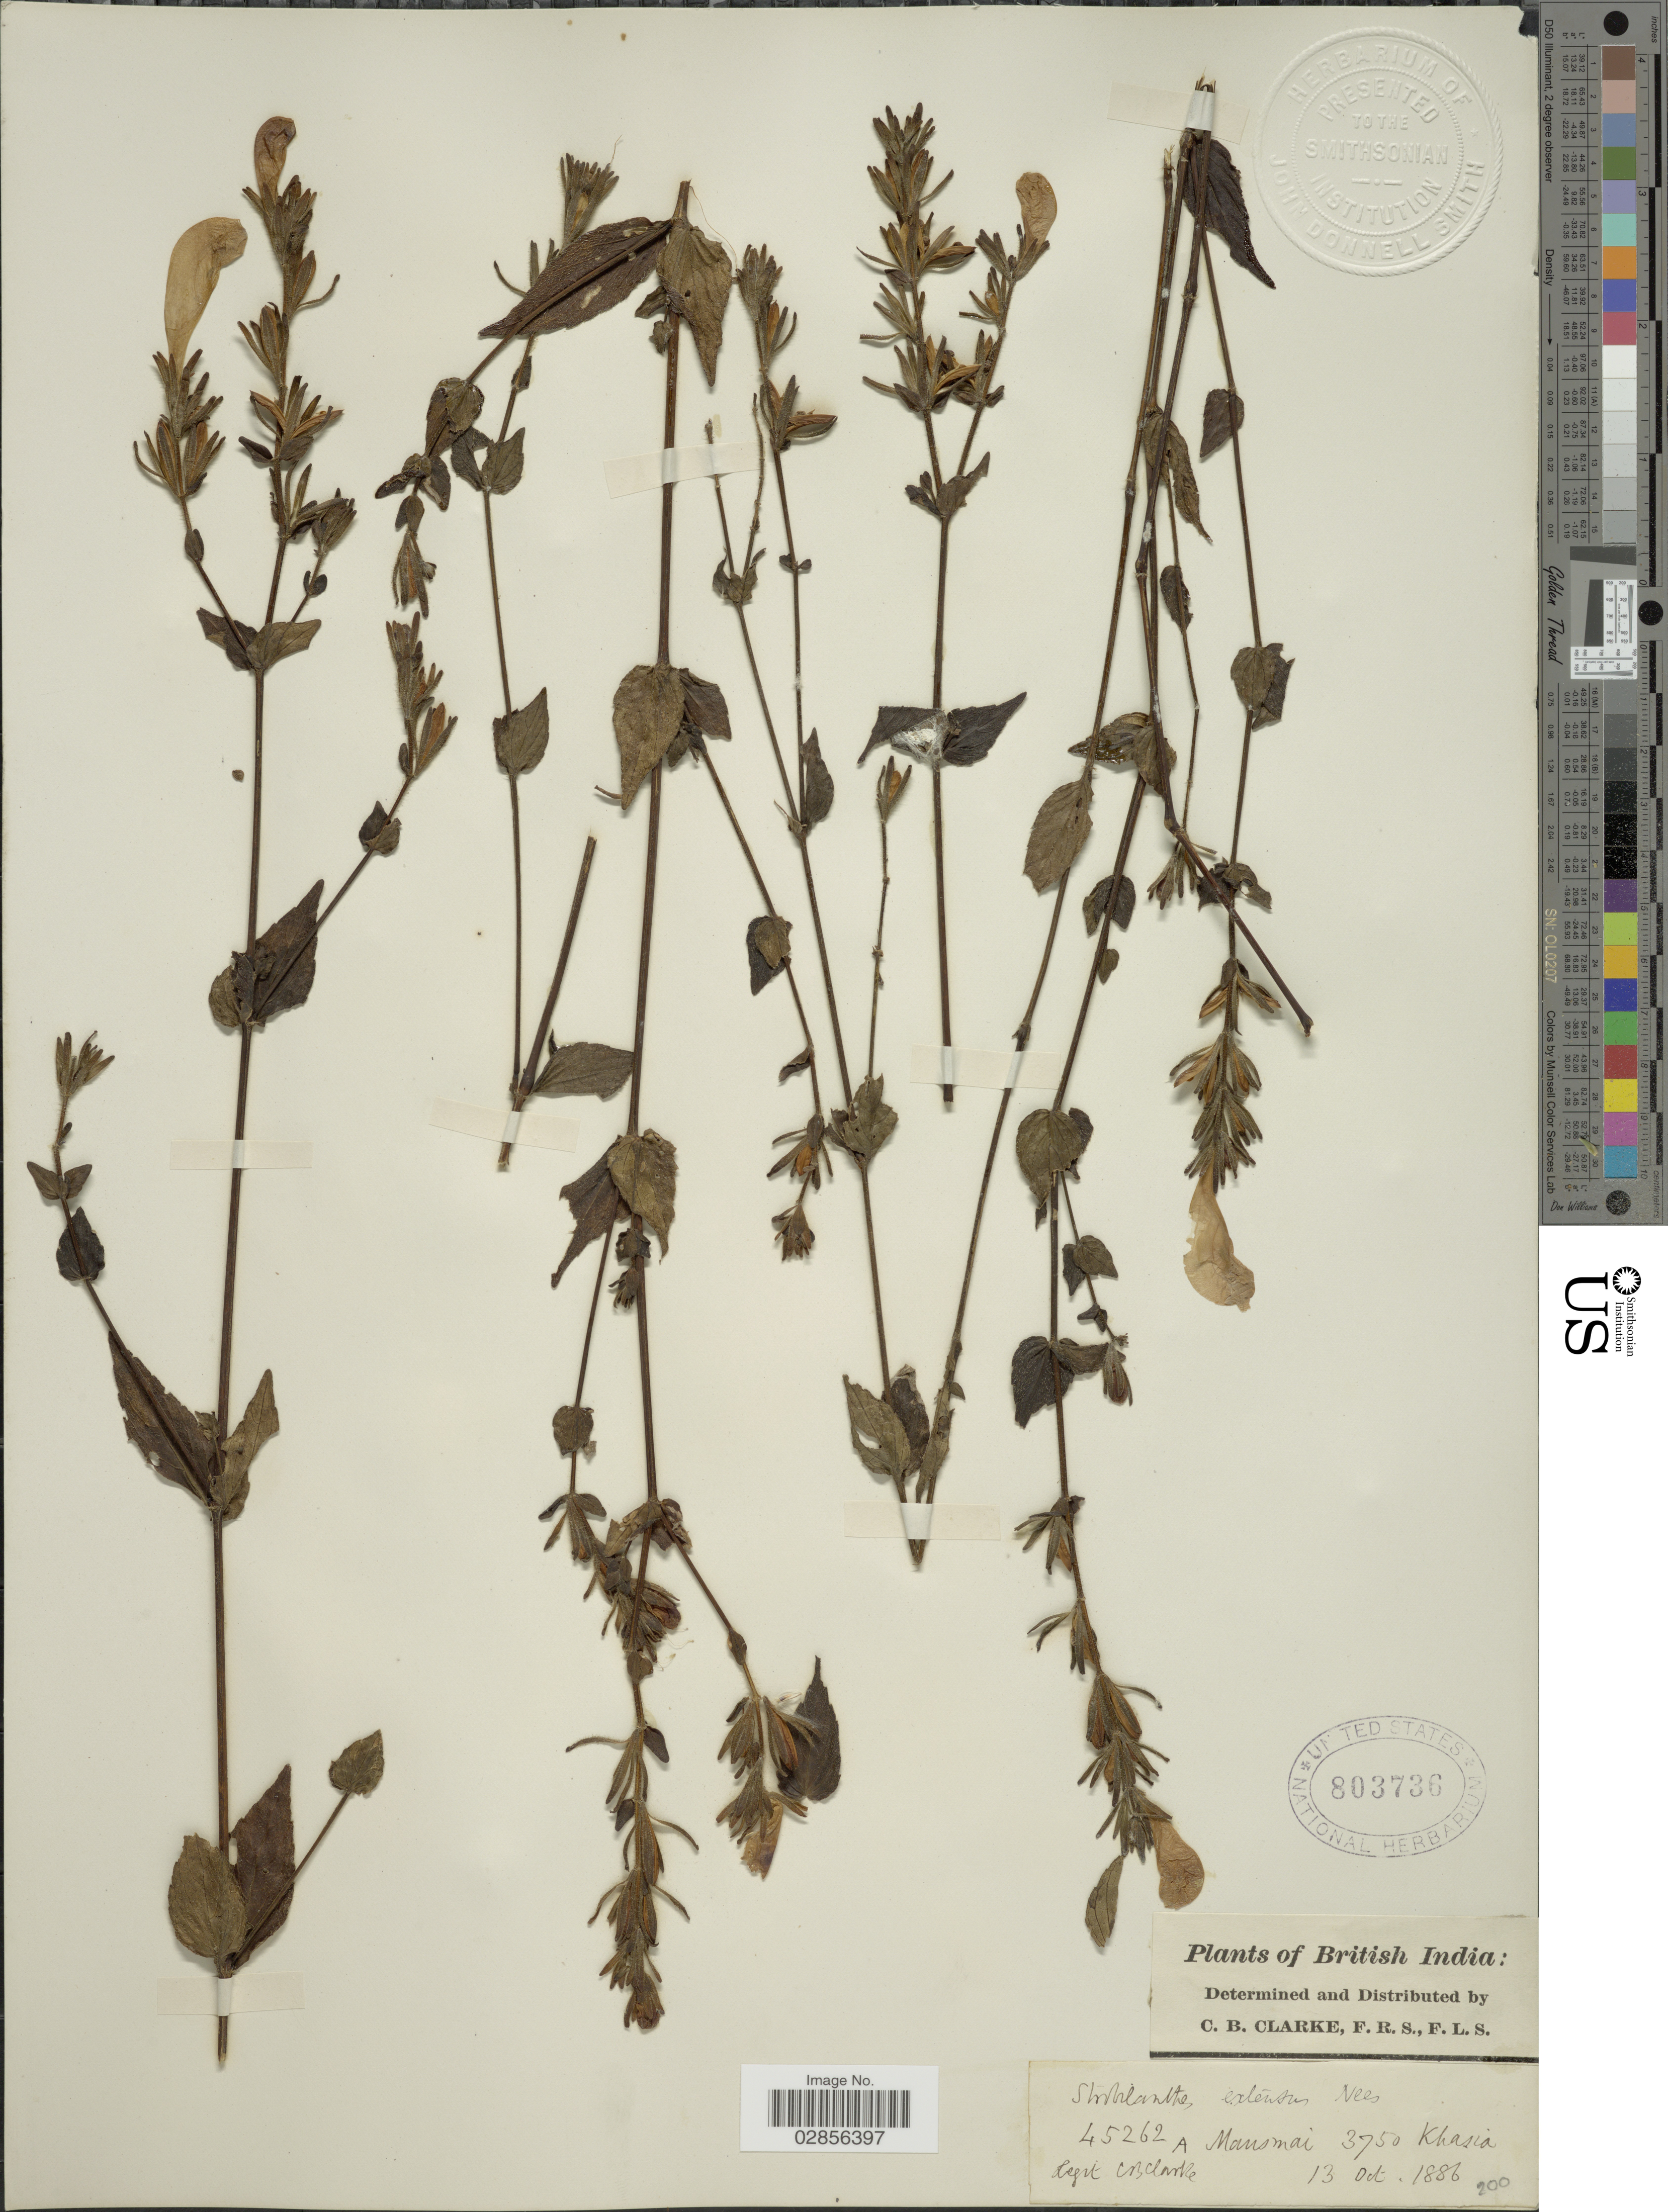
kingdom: Plantae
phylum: Tracheophyta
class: Magnoliopsida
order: Lamiales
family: Acanthaceae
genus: Strobilanthes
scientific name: Strobilanthes extensa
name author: (Nees) Nees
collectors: C. B. Clarke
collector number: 45262A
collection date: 1886-10-13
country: India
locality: British India. Mawmai Khasia.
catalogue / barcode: US 803736